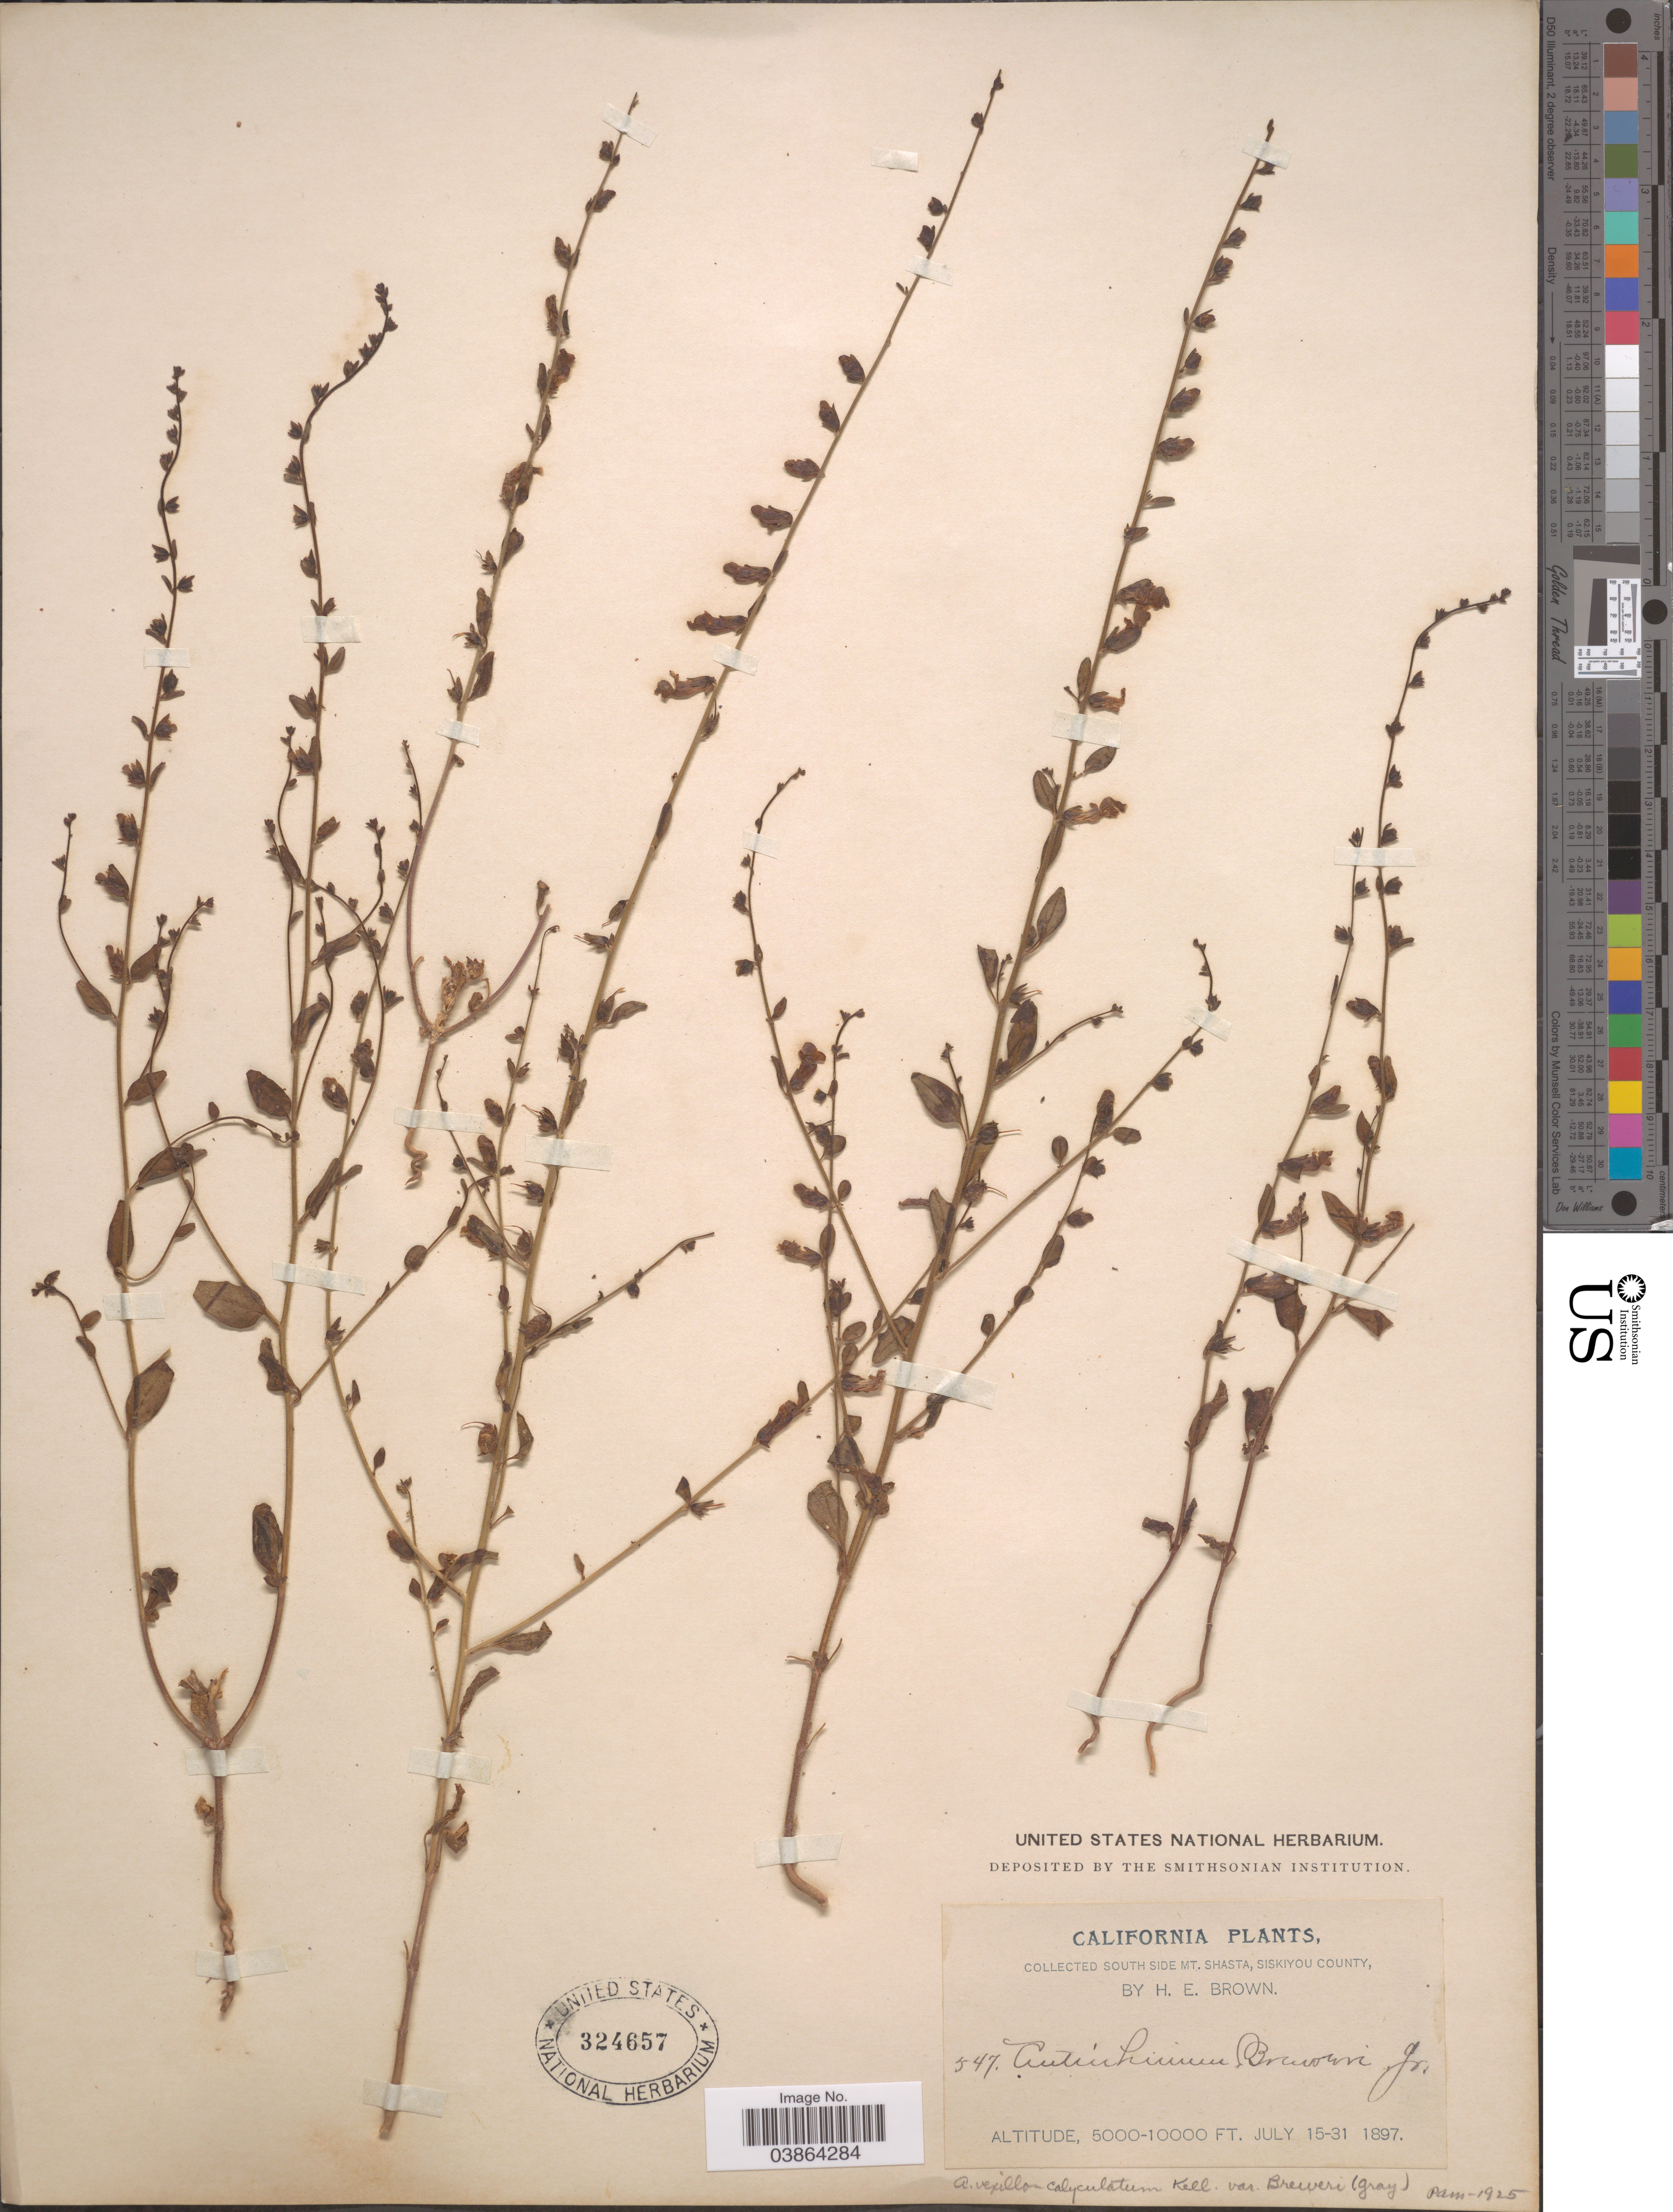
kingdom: Plantae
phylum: Tracheophyta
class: Magnoliopsida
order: Lamiales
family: Plantaginaceae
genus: Sairocarpus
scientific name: Sairocarpus vexillocalyculatus subsp. breweri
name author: (A. Gray) Barringer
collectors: H. E. Brown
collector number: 547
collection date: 1897-07-15/1897-07-31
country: United States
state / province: California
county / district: Siskiyou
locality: South side Mt. Shasta, Siskiyou County.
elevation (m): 1524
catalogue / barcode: US 324657